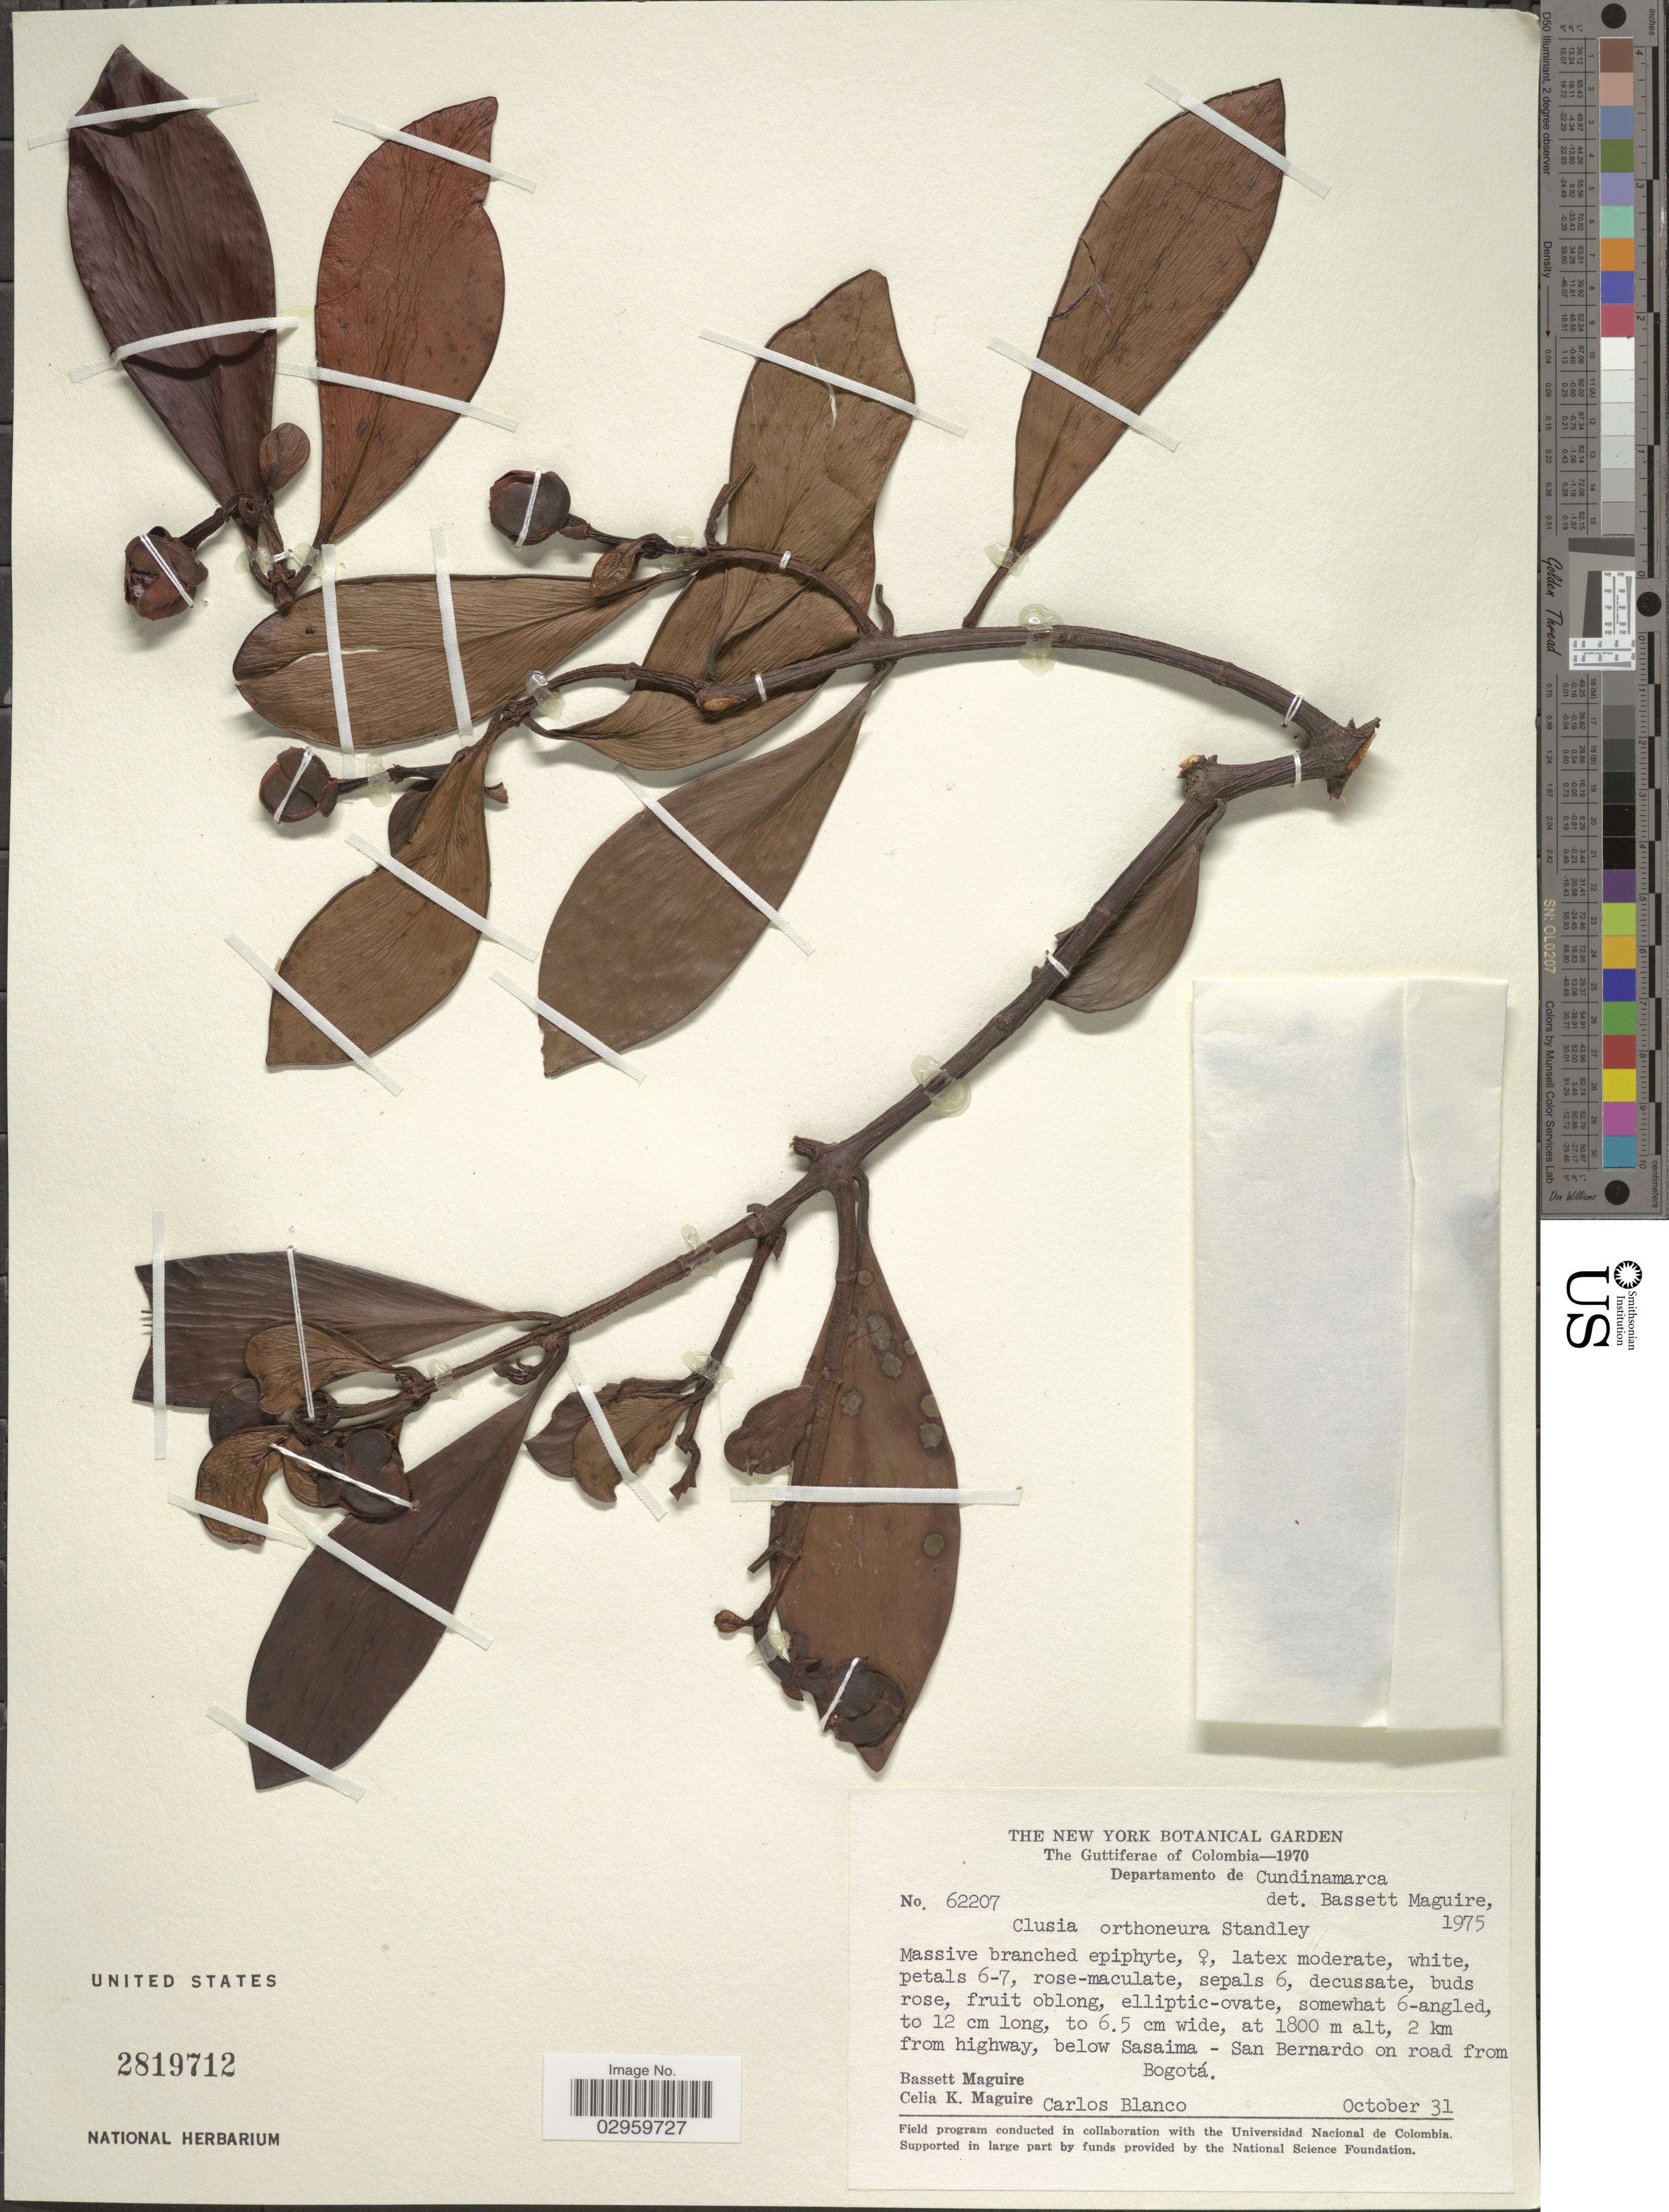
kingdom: Plantae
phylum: Tracheophyta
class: Magnoliopsida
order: Malpighiales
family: Clusiaceae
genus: Clusia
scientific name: Clusia orthoneura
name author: Standl.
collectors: B. Maguire, C. K. Maguire & C. Blanco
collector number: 62207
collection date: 1970-10-31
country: Colombia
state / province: Cundinamarca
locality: The Guttiferae of Colombia [unsure placement] Departamento de Cundinamarca. 2 km from highway, below Sasaima - San Bernardo on road from Bogotá.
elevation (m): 1800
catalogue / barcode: US 2819712